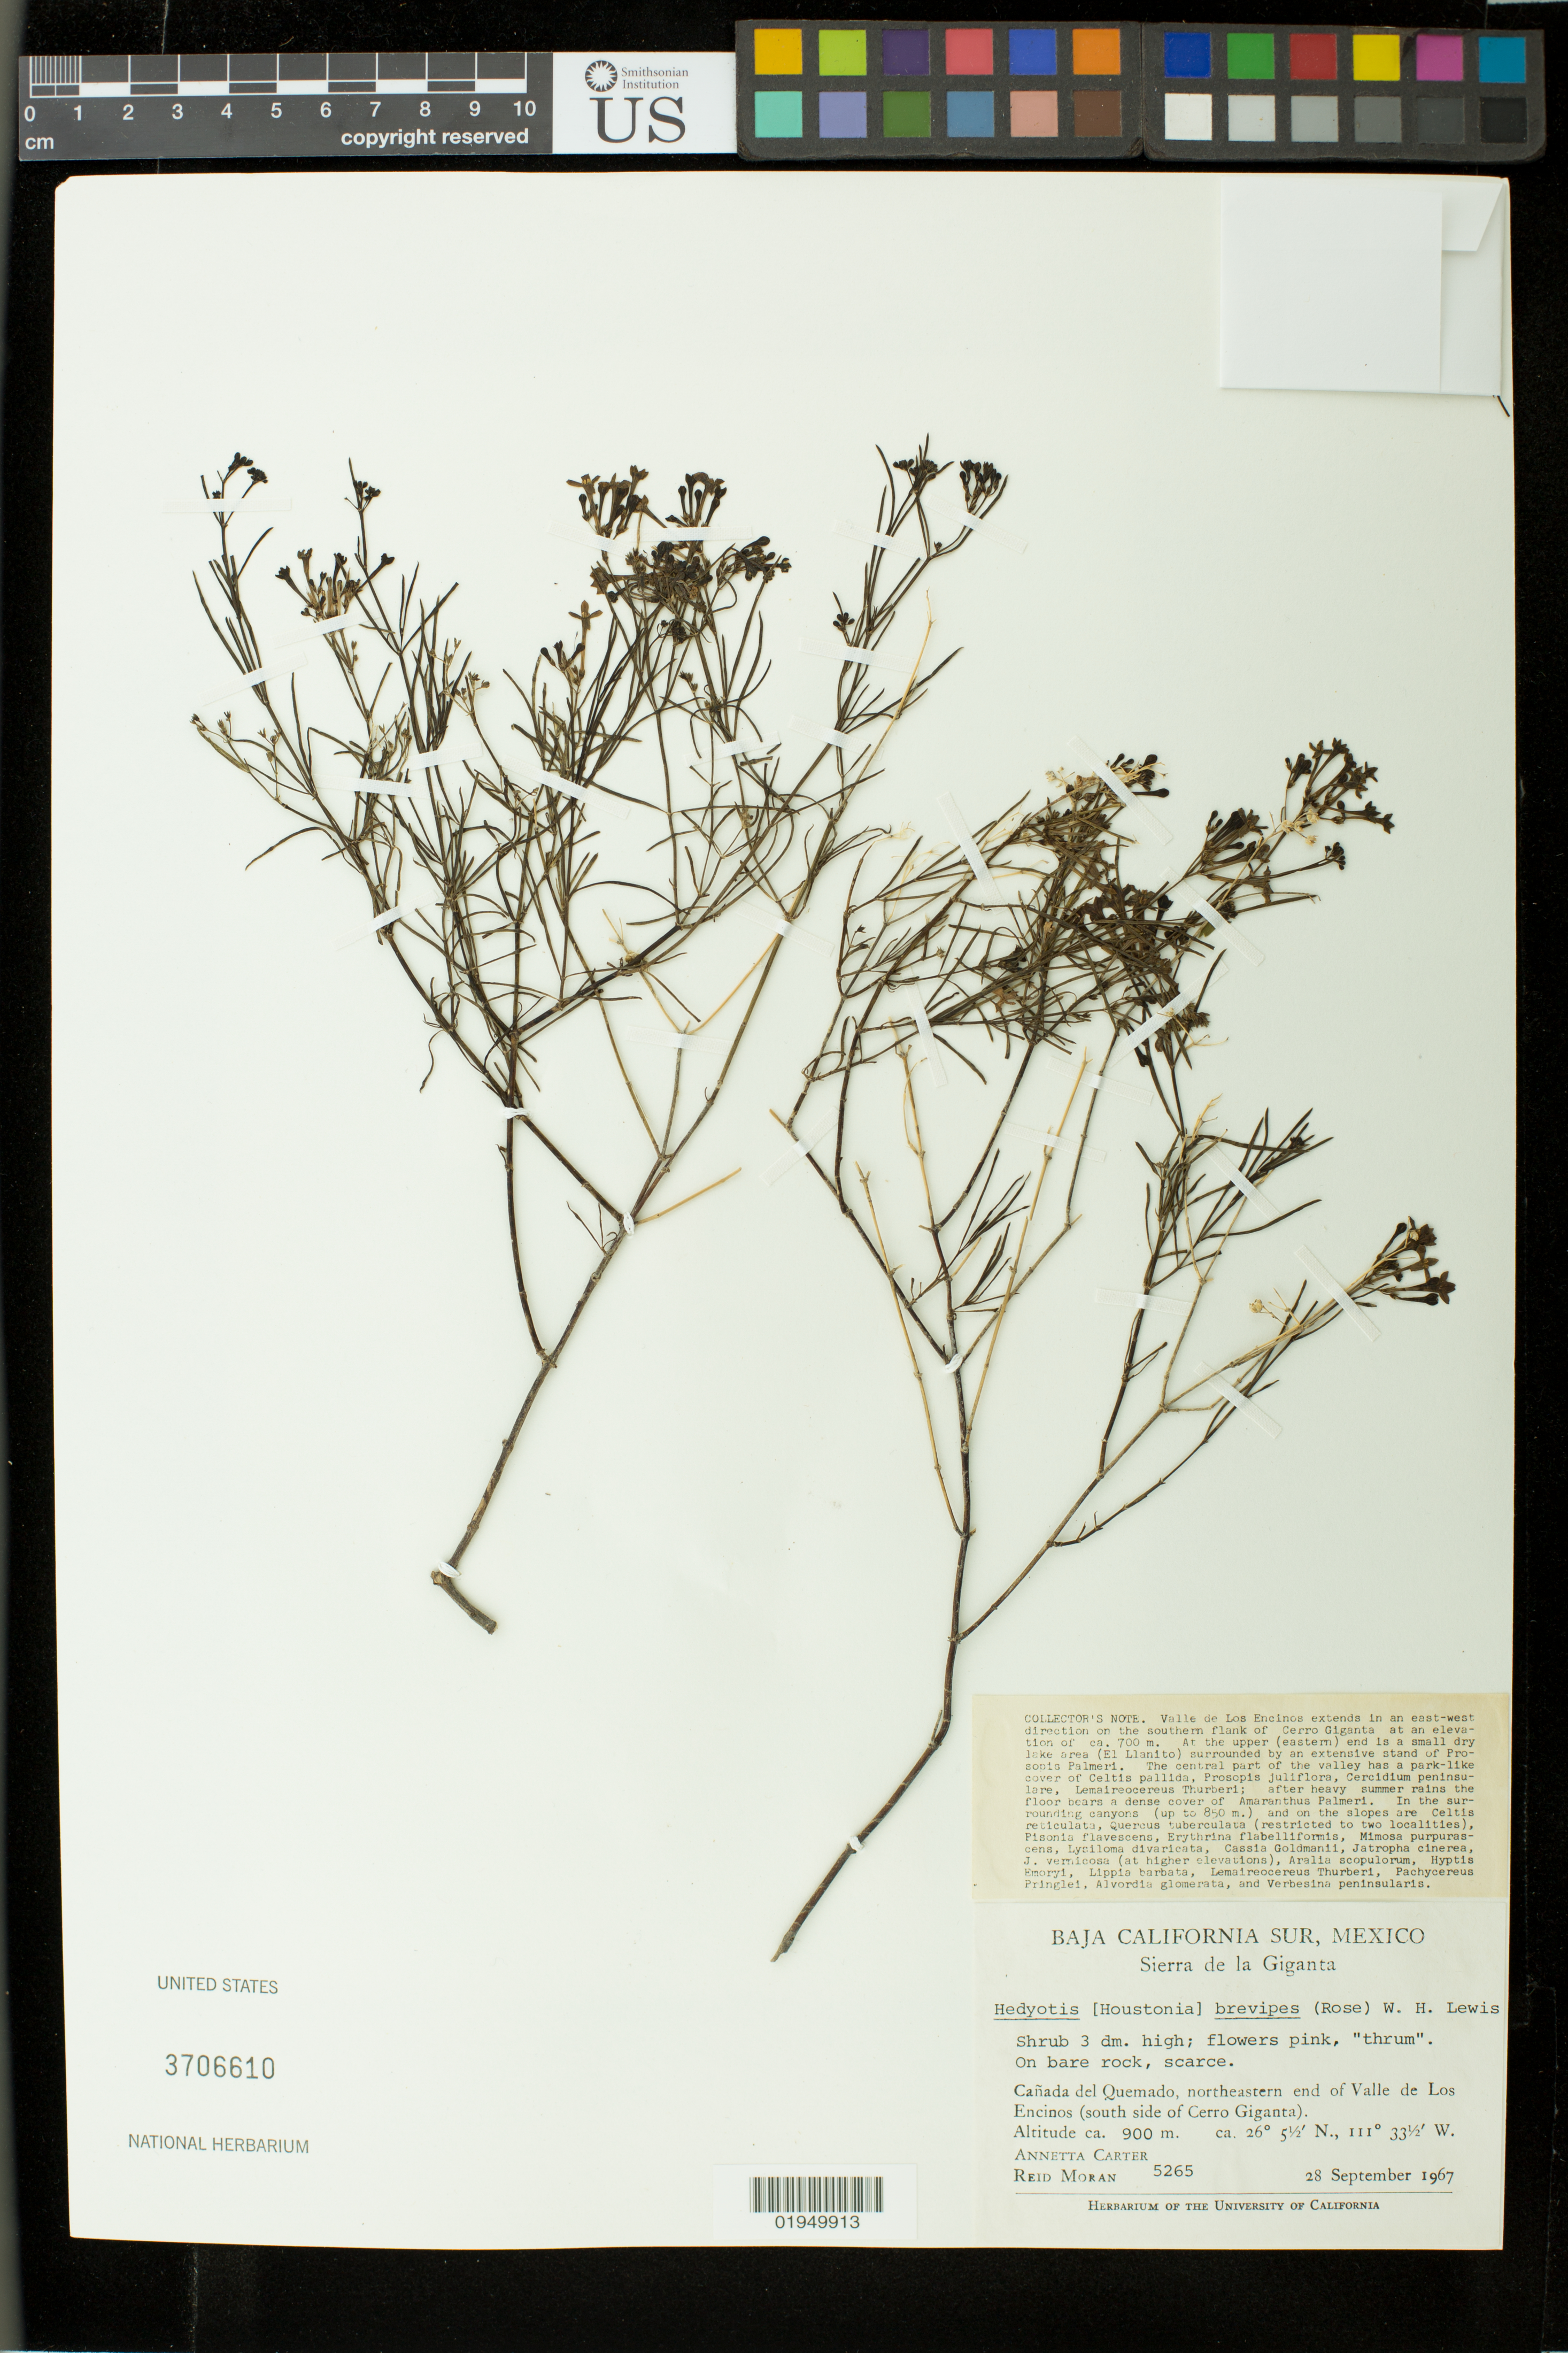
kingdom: Plantae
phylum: Tracheophyta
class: Magnoliopsida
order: Gentianales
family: Rubiaceae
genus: Stenotis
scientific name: Stenotis brevipes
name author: (Rose) Terrell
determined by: Strong, Mark T., (BOT), Smithsonian Institution - National Museum of Natural History (UNITED STATES)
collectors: A. Carter & R. Moran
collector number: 5265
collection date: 1967-09-28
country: Mexico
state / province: Baja California Sur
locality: Sierra de la Giganta. Canada del Quemado, northeastern end of Valle de Los Encinos (south side of Cerro Giganta).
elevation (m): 900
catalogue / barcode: US 3706610